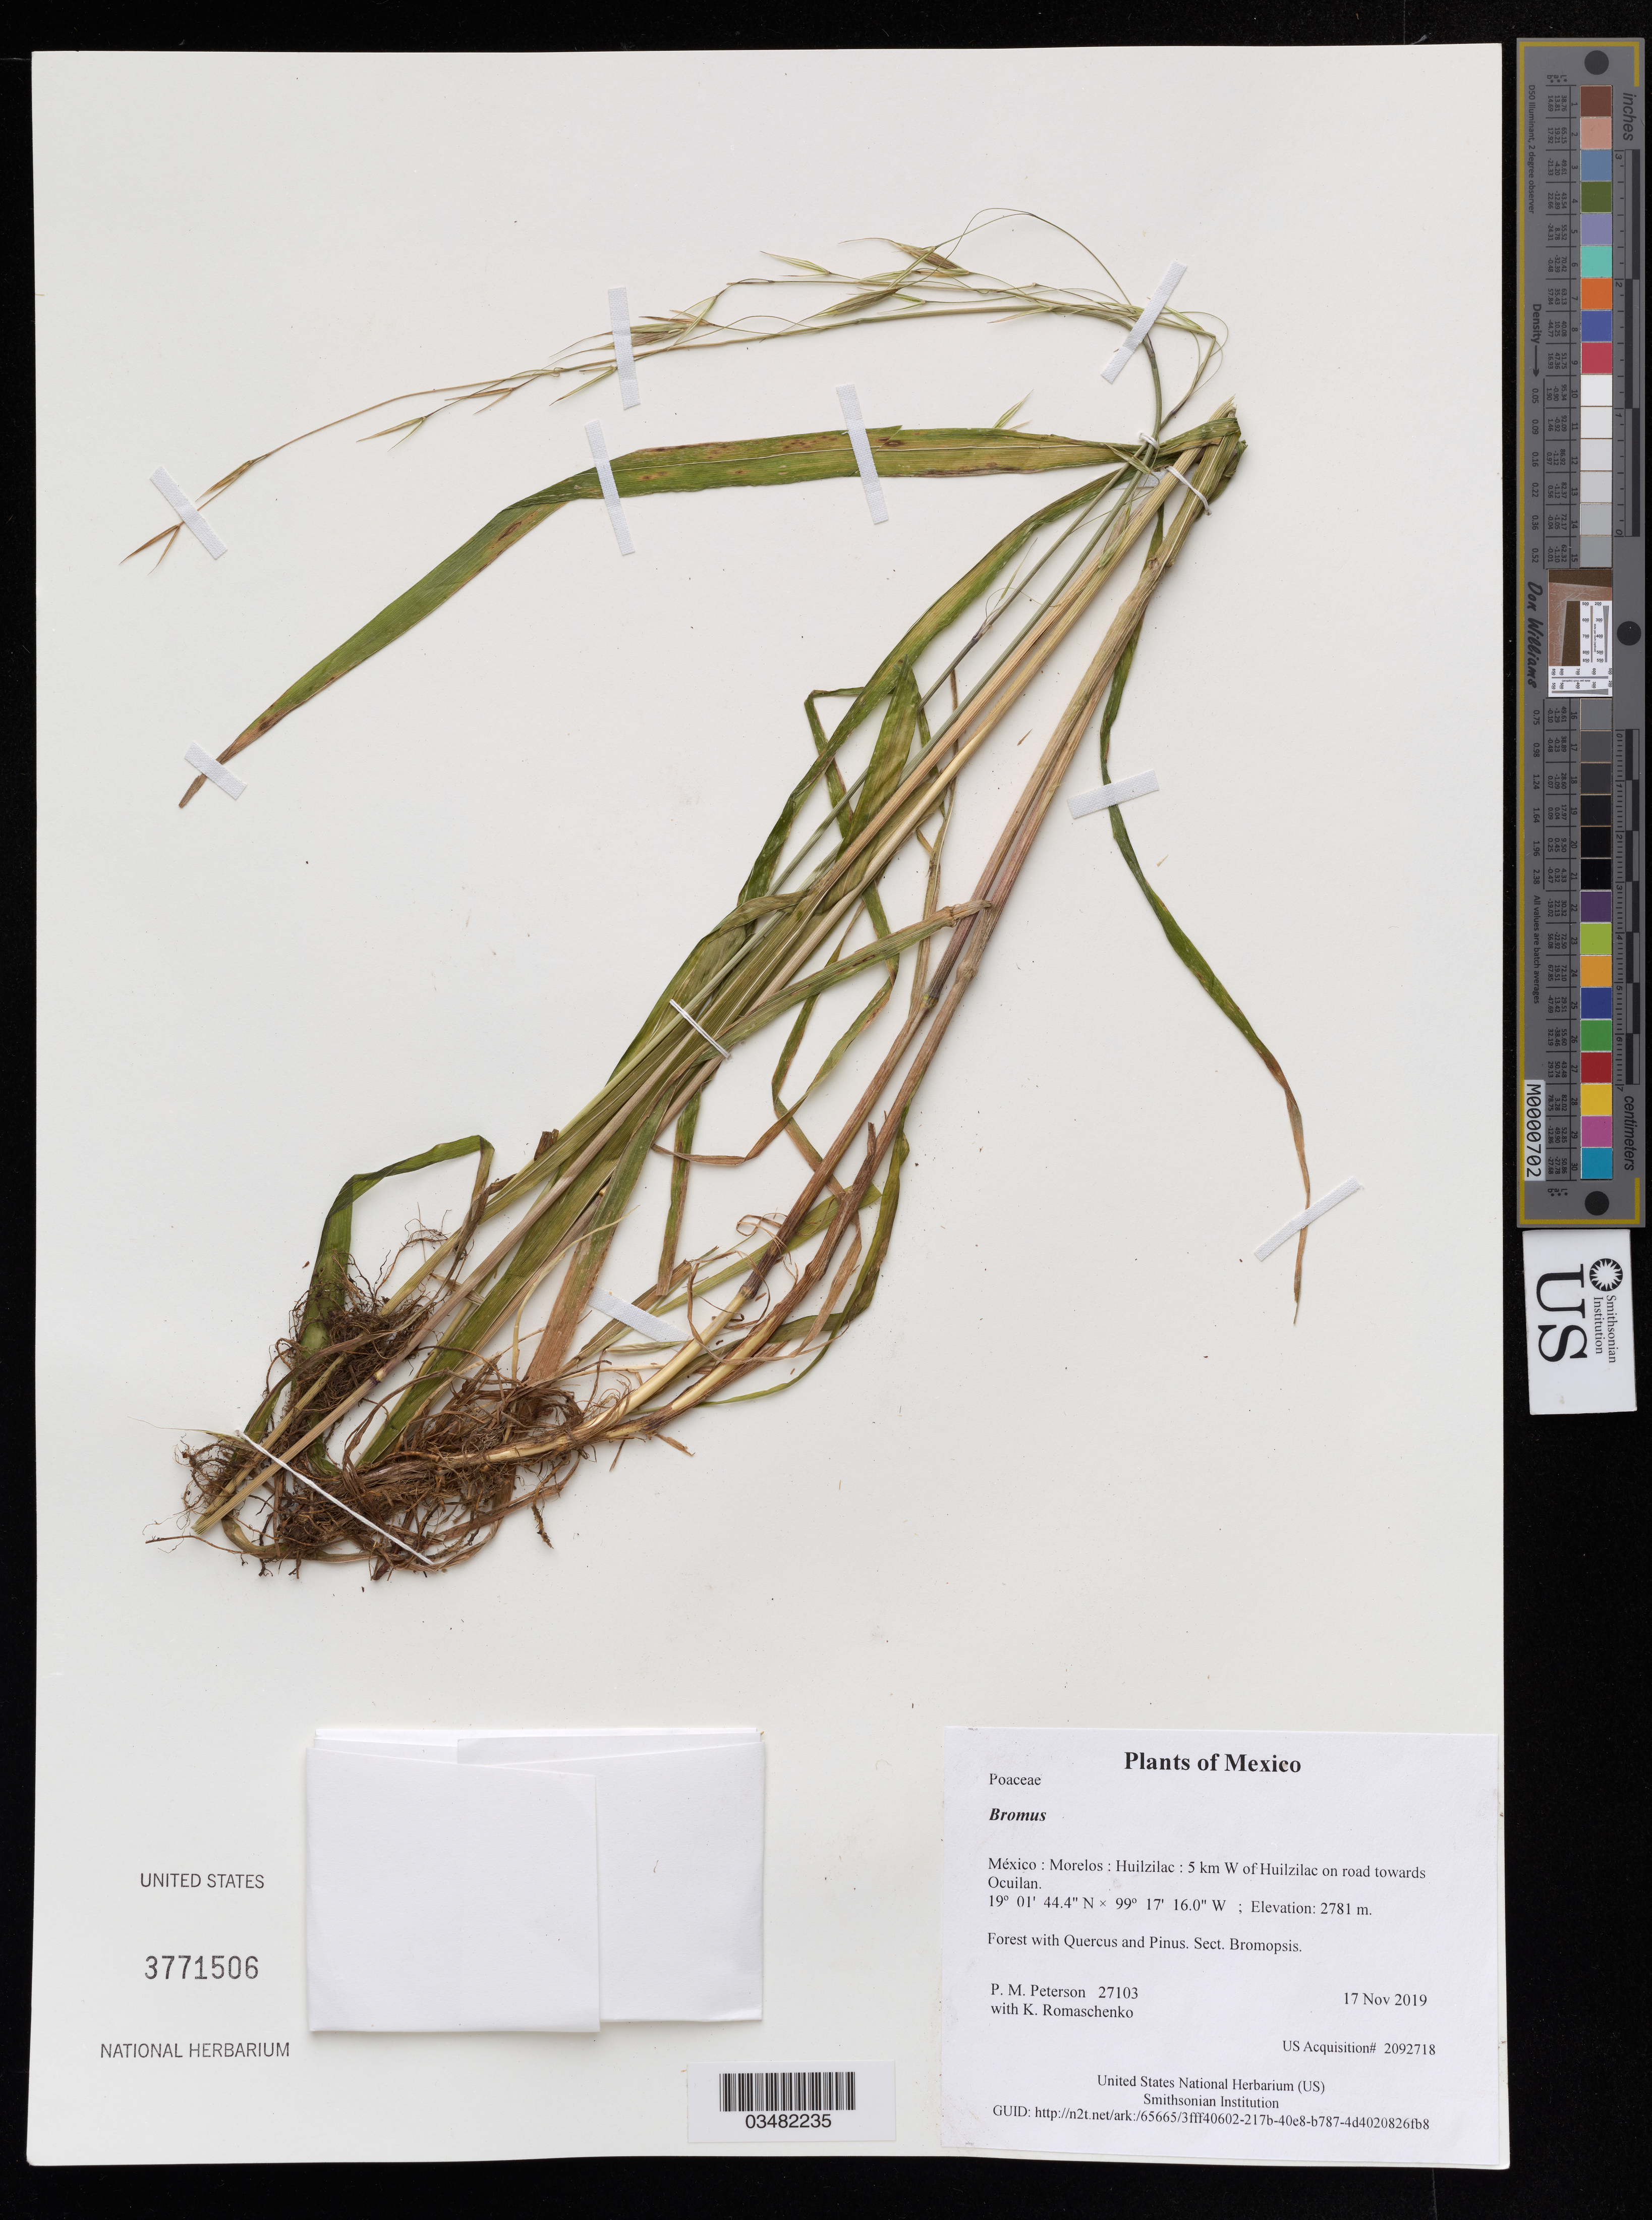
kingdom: Plantae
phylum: Tracheophyta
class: Liliopsida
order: Poales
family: Poaceae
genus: Bromus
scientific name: Bromus sp.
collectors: P. M. Peterson & K. Romaschenko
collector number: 27103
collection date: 2019-11-17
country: México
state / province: Morelos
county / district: Huilzilac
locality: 5 km W of Huilzilac on road towards Ocuilan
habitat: Forest with Quercus and Pinus.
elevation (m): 2781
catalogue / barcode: US 3771506